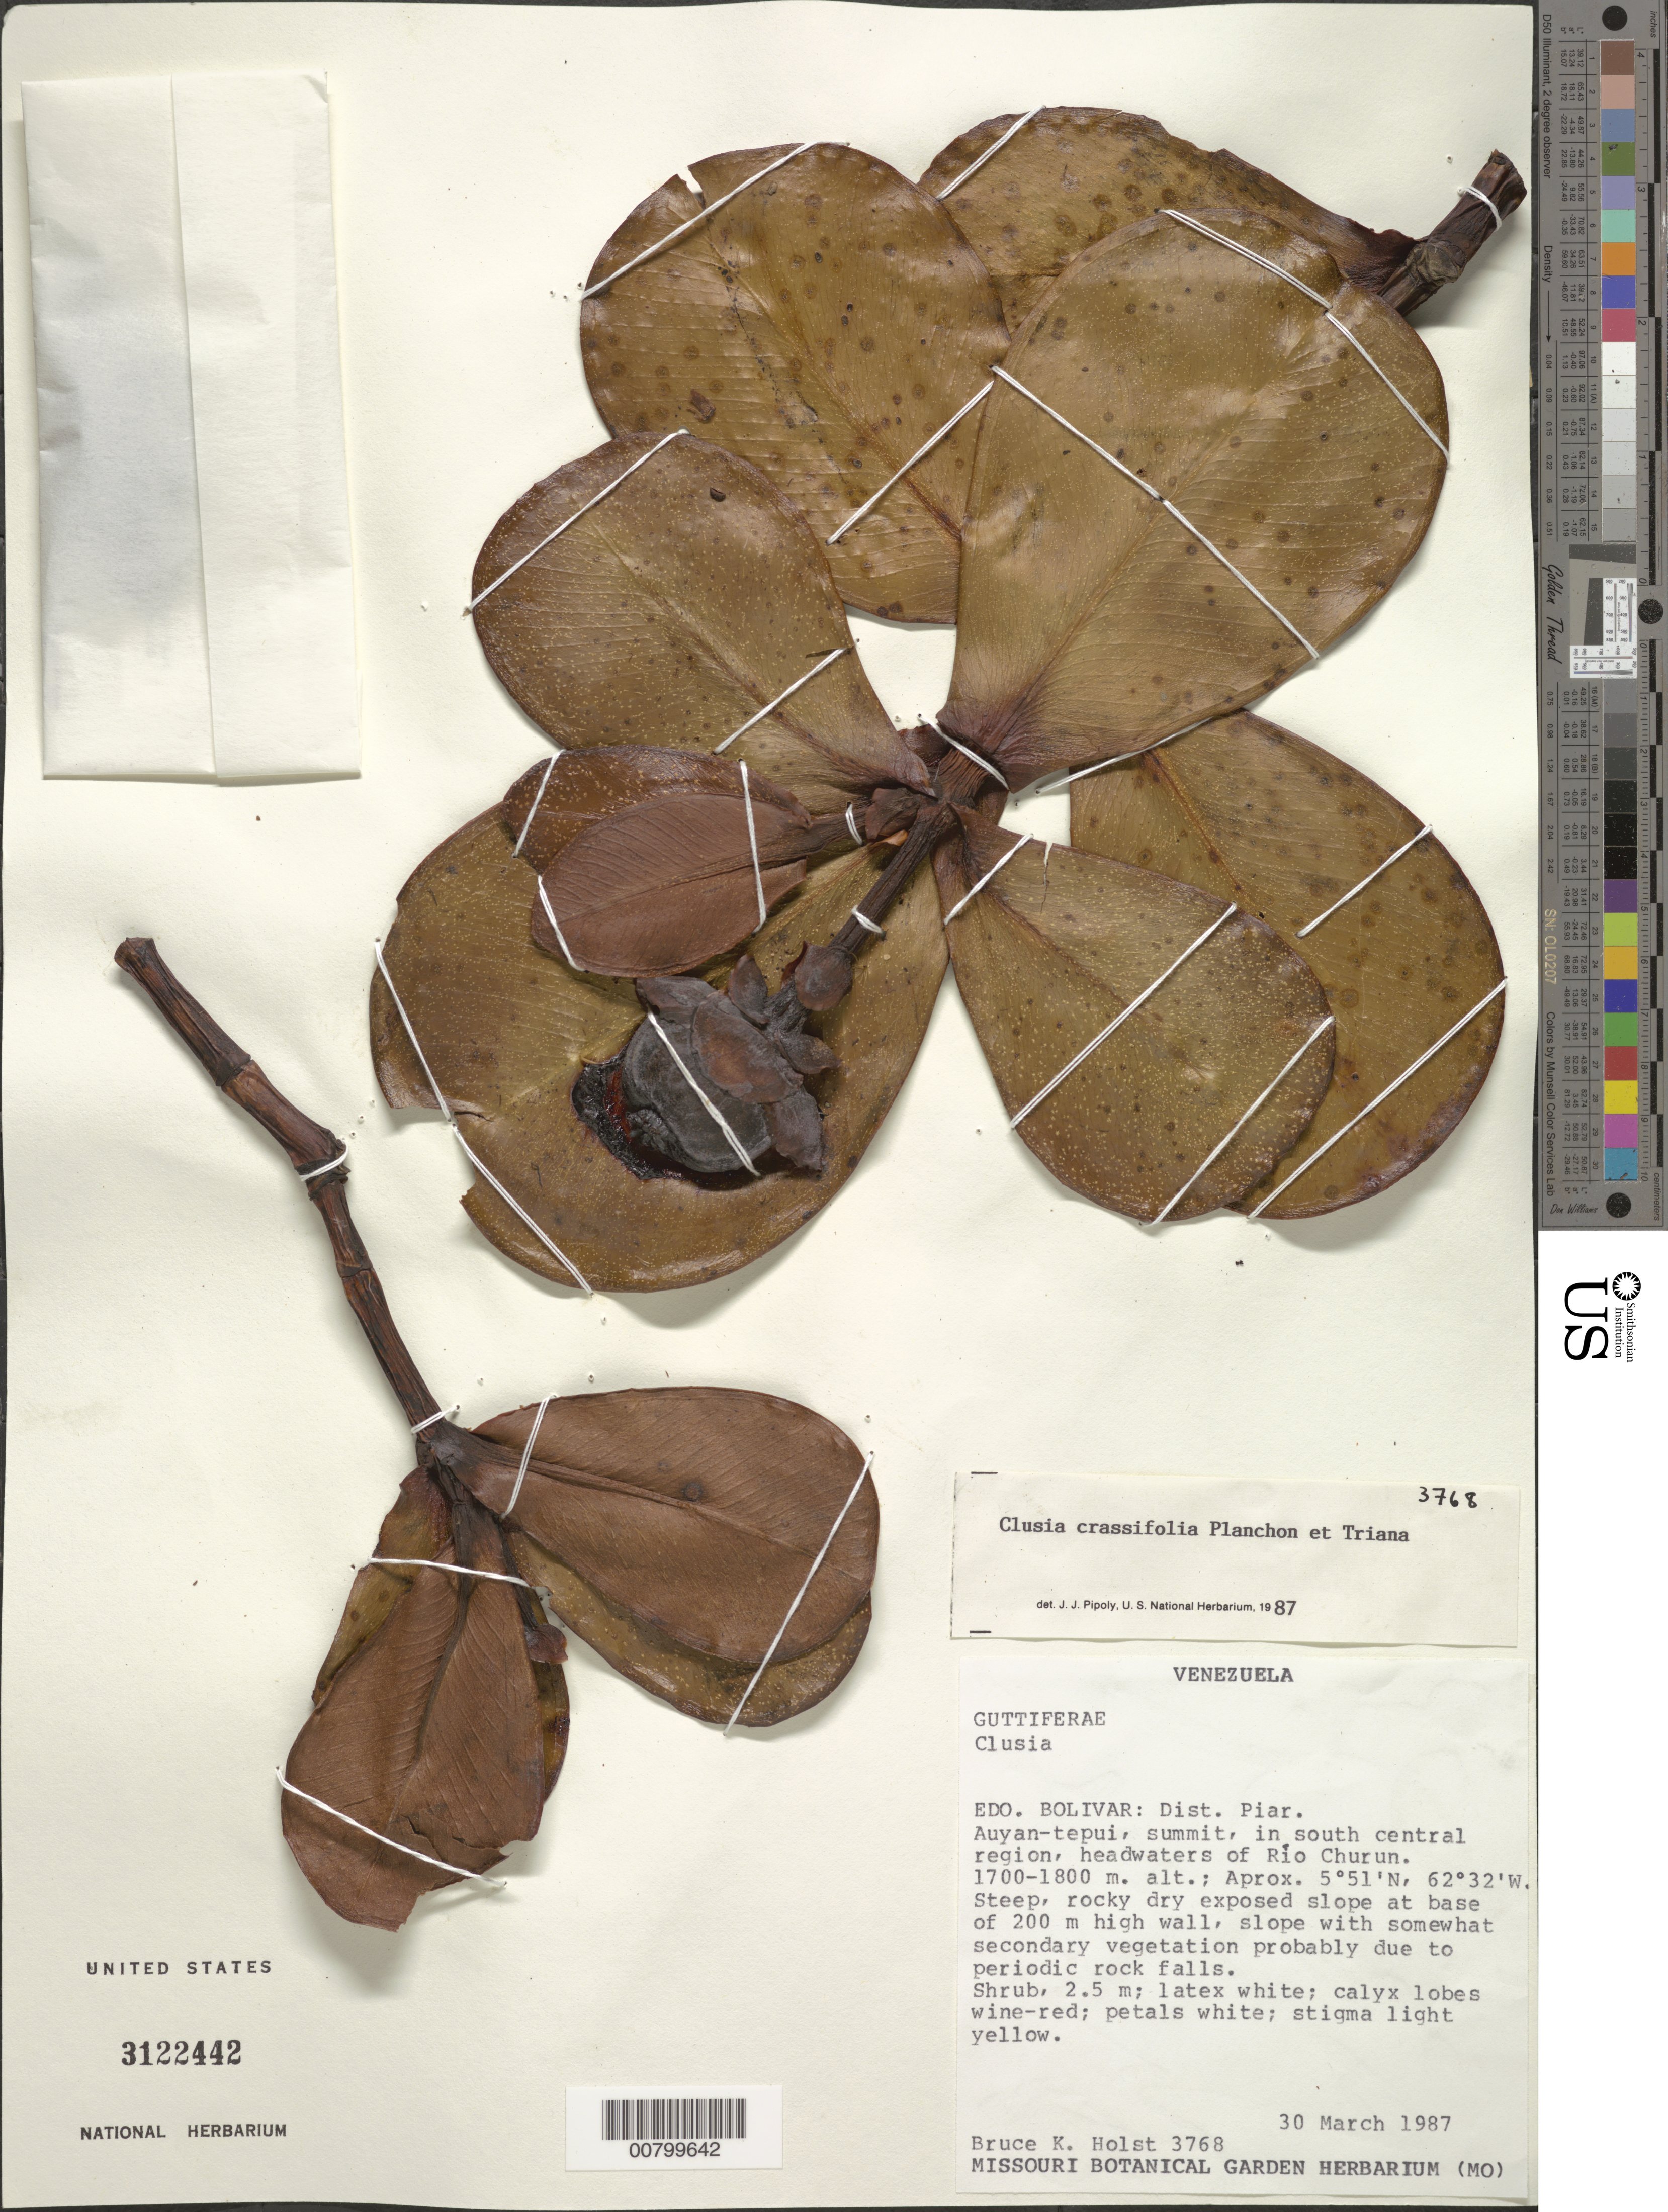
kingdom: Plantae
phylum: Tracheophyta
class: Magnoliopsida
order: Malpighiales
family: Clusiaceae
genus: Clusia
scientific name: Clusia crassifolia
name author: Planch. & Triana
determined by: Pipoly, J. J., III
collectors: B. Holst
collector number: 3768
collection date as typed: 30-Mar-87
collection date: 1987-03-30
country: Venezuela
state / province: Bolívar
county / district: Piar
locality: Auyan-tepuí, summit, south-central region, headwaters of Río Churún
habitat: Steep rocky dry exposed slope with somewhat secondary vegetation due to periodic rock falls.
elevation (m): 1700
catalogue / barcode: US 3122442